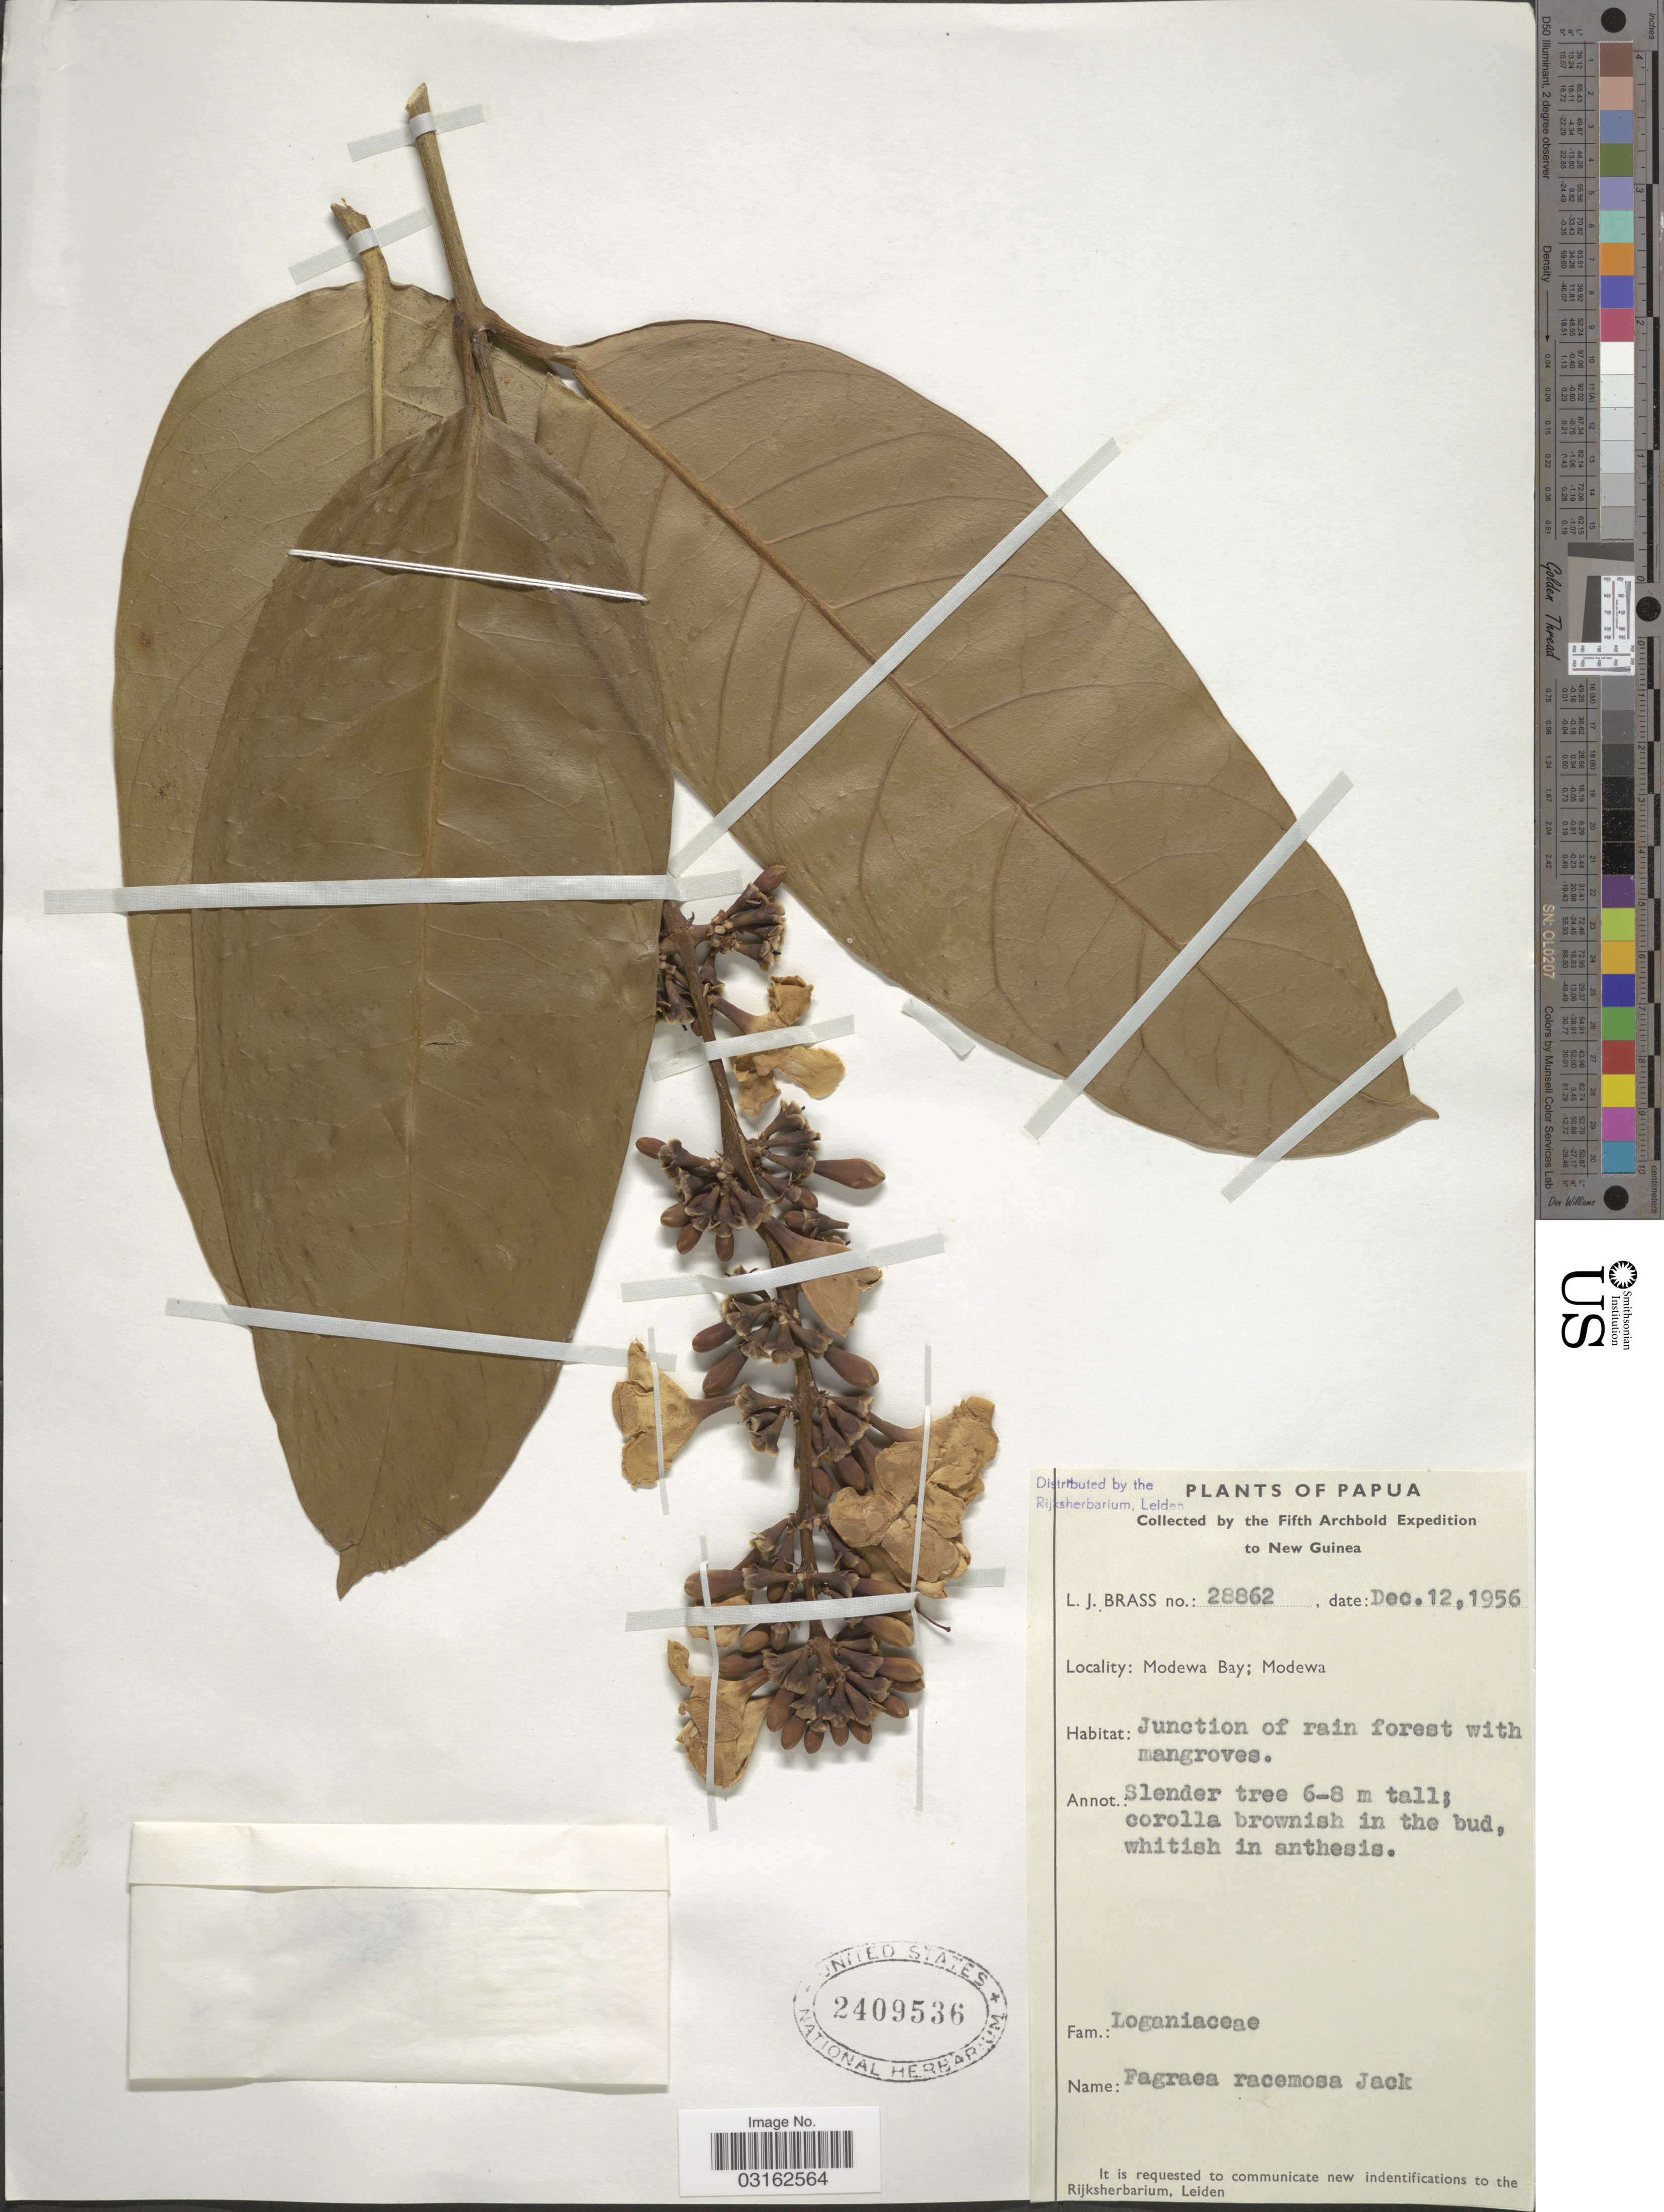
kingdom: Plantae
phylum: Tracheophyta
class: Magnoliopsida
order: Gentianales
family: Gentianaceae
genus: Fagraea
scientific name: Fagraea racemosa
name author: Jack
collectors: L. J. Brass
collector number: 28862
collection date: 1956-12-12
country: Papua New Guinea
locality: Papua. New Guinea. Modewa Bay; Modewa.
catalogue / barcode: US 2409536